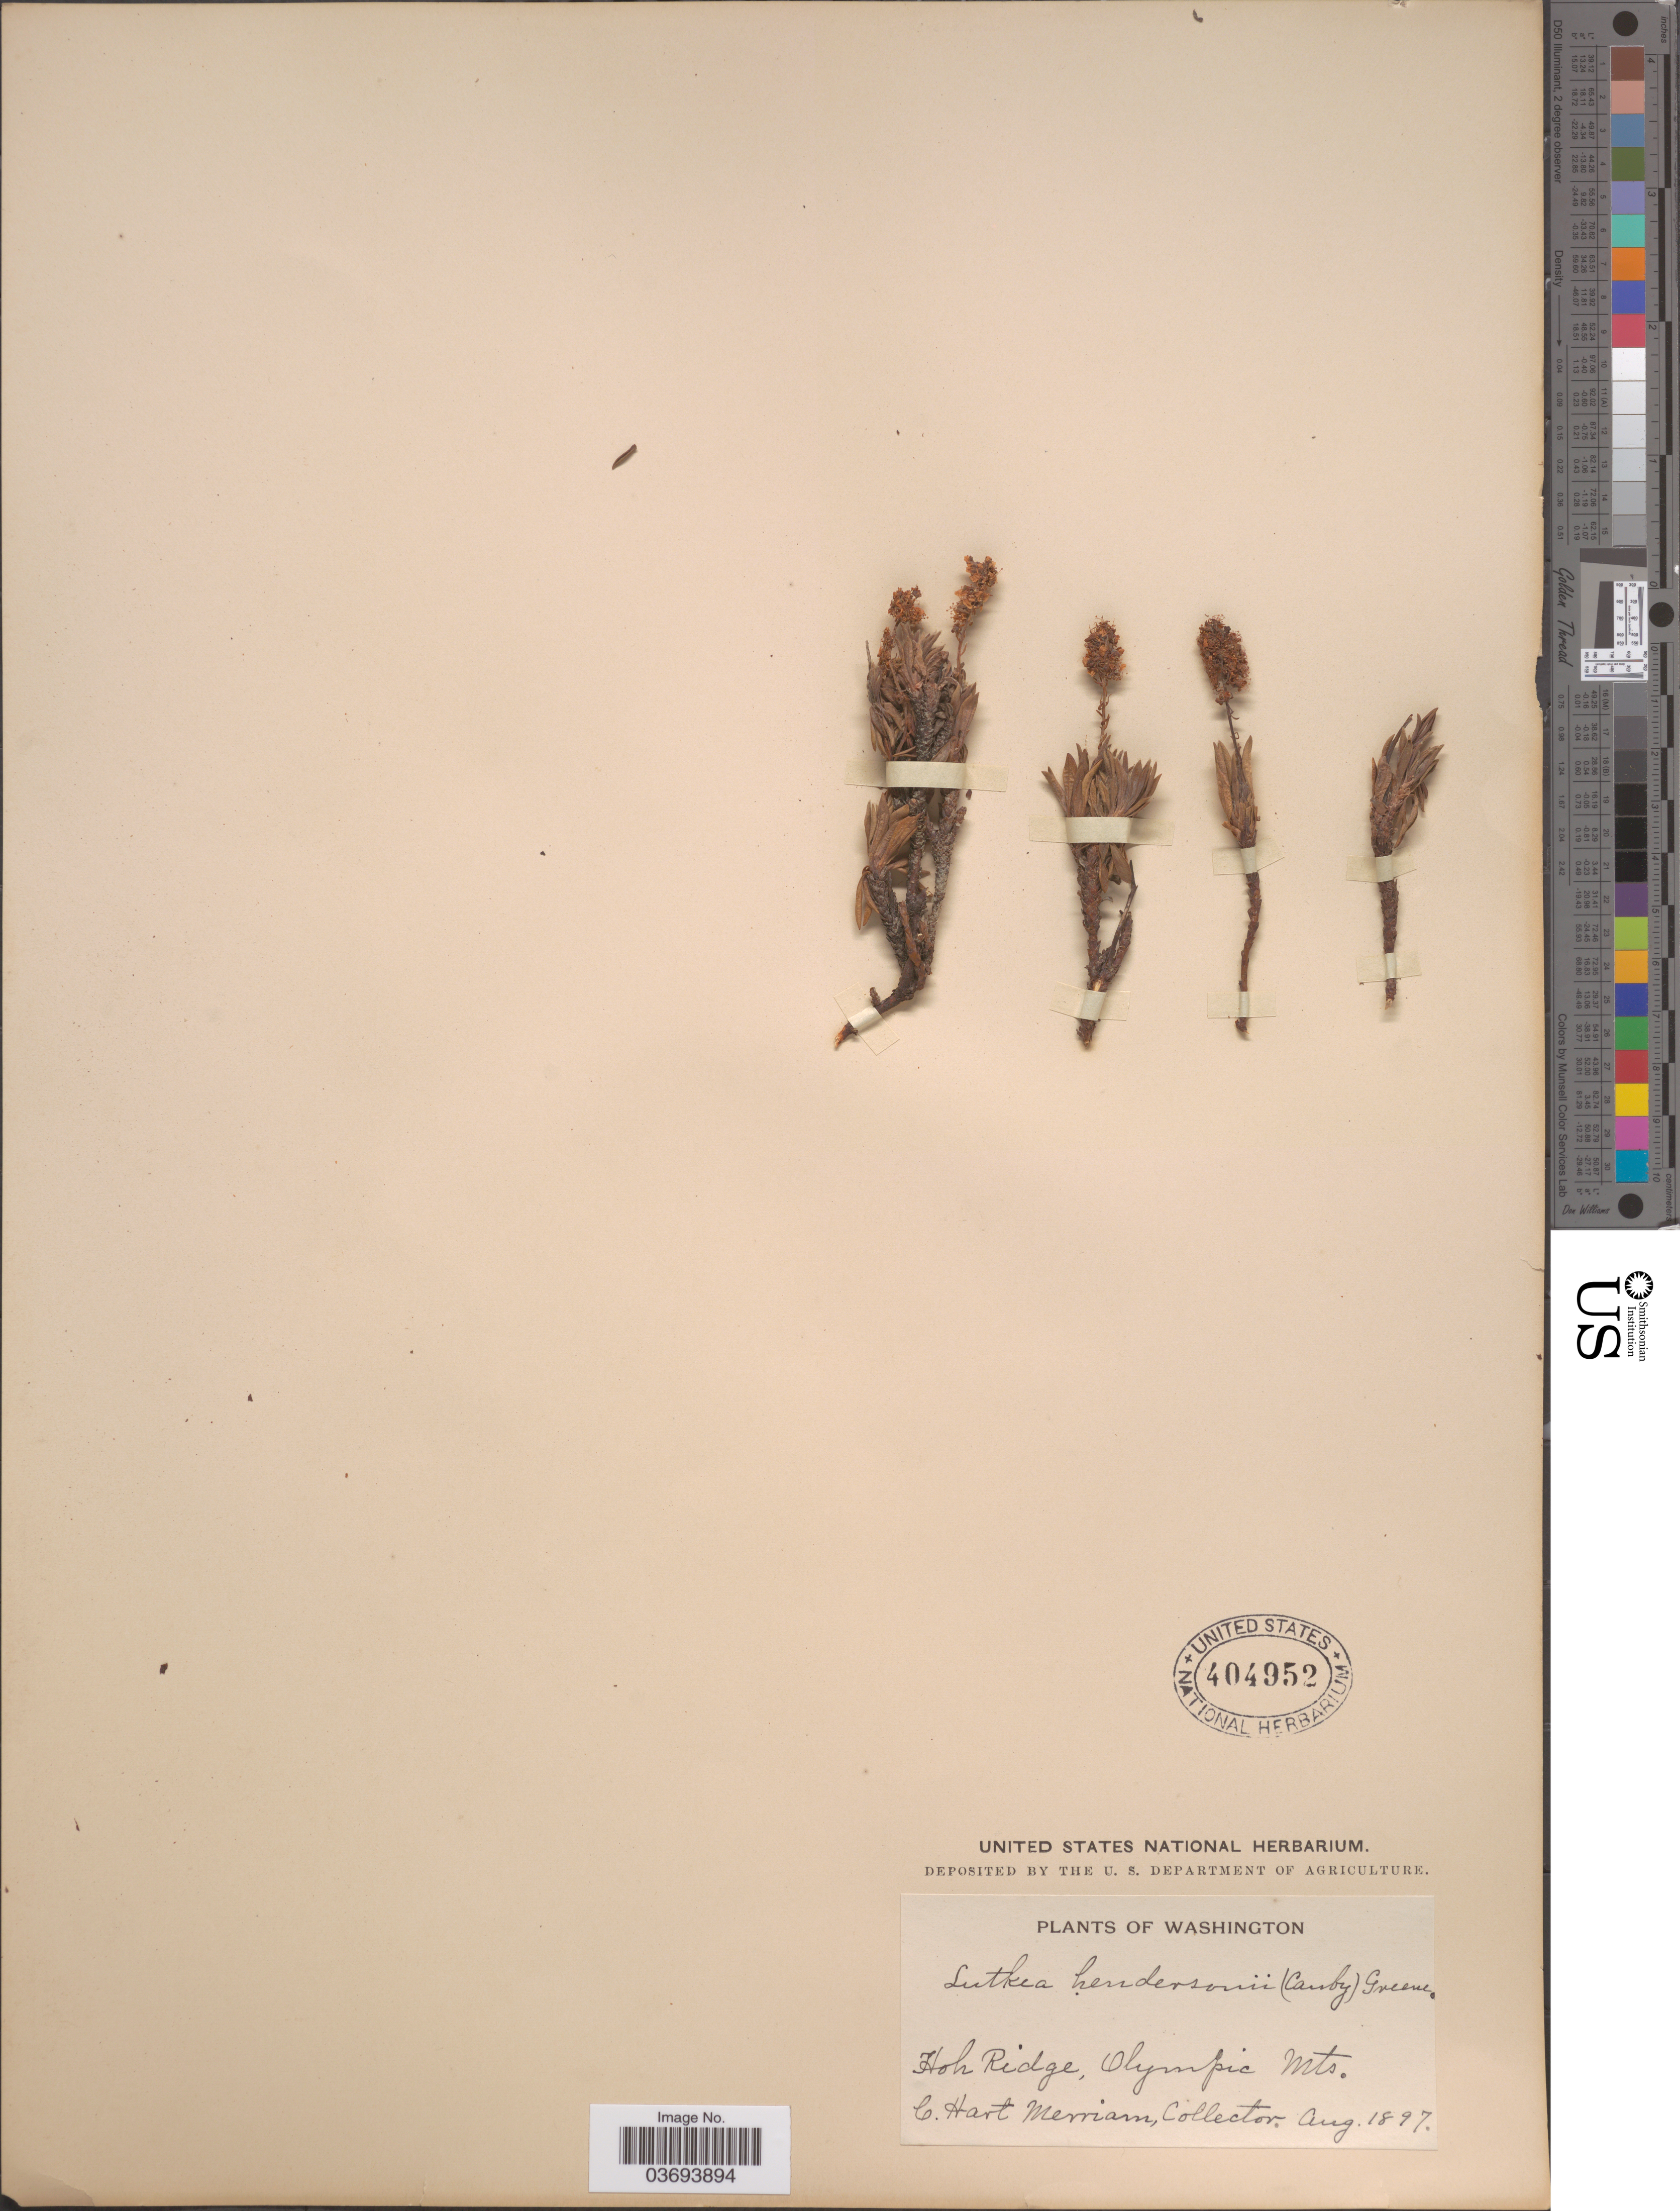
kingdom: Plantae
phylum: Tracheophyta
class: Magnoliopsida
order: Rosales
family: Rosaceae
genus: Petrophytum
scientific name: Petrophytum hendersonii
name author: (Canby) Rydb.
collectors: C. Merriam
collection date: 1897-08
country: United States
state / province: Washington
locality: Hoh Ridge, Olympic Mts.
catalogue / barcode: US 404952